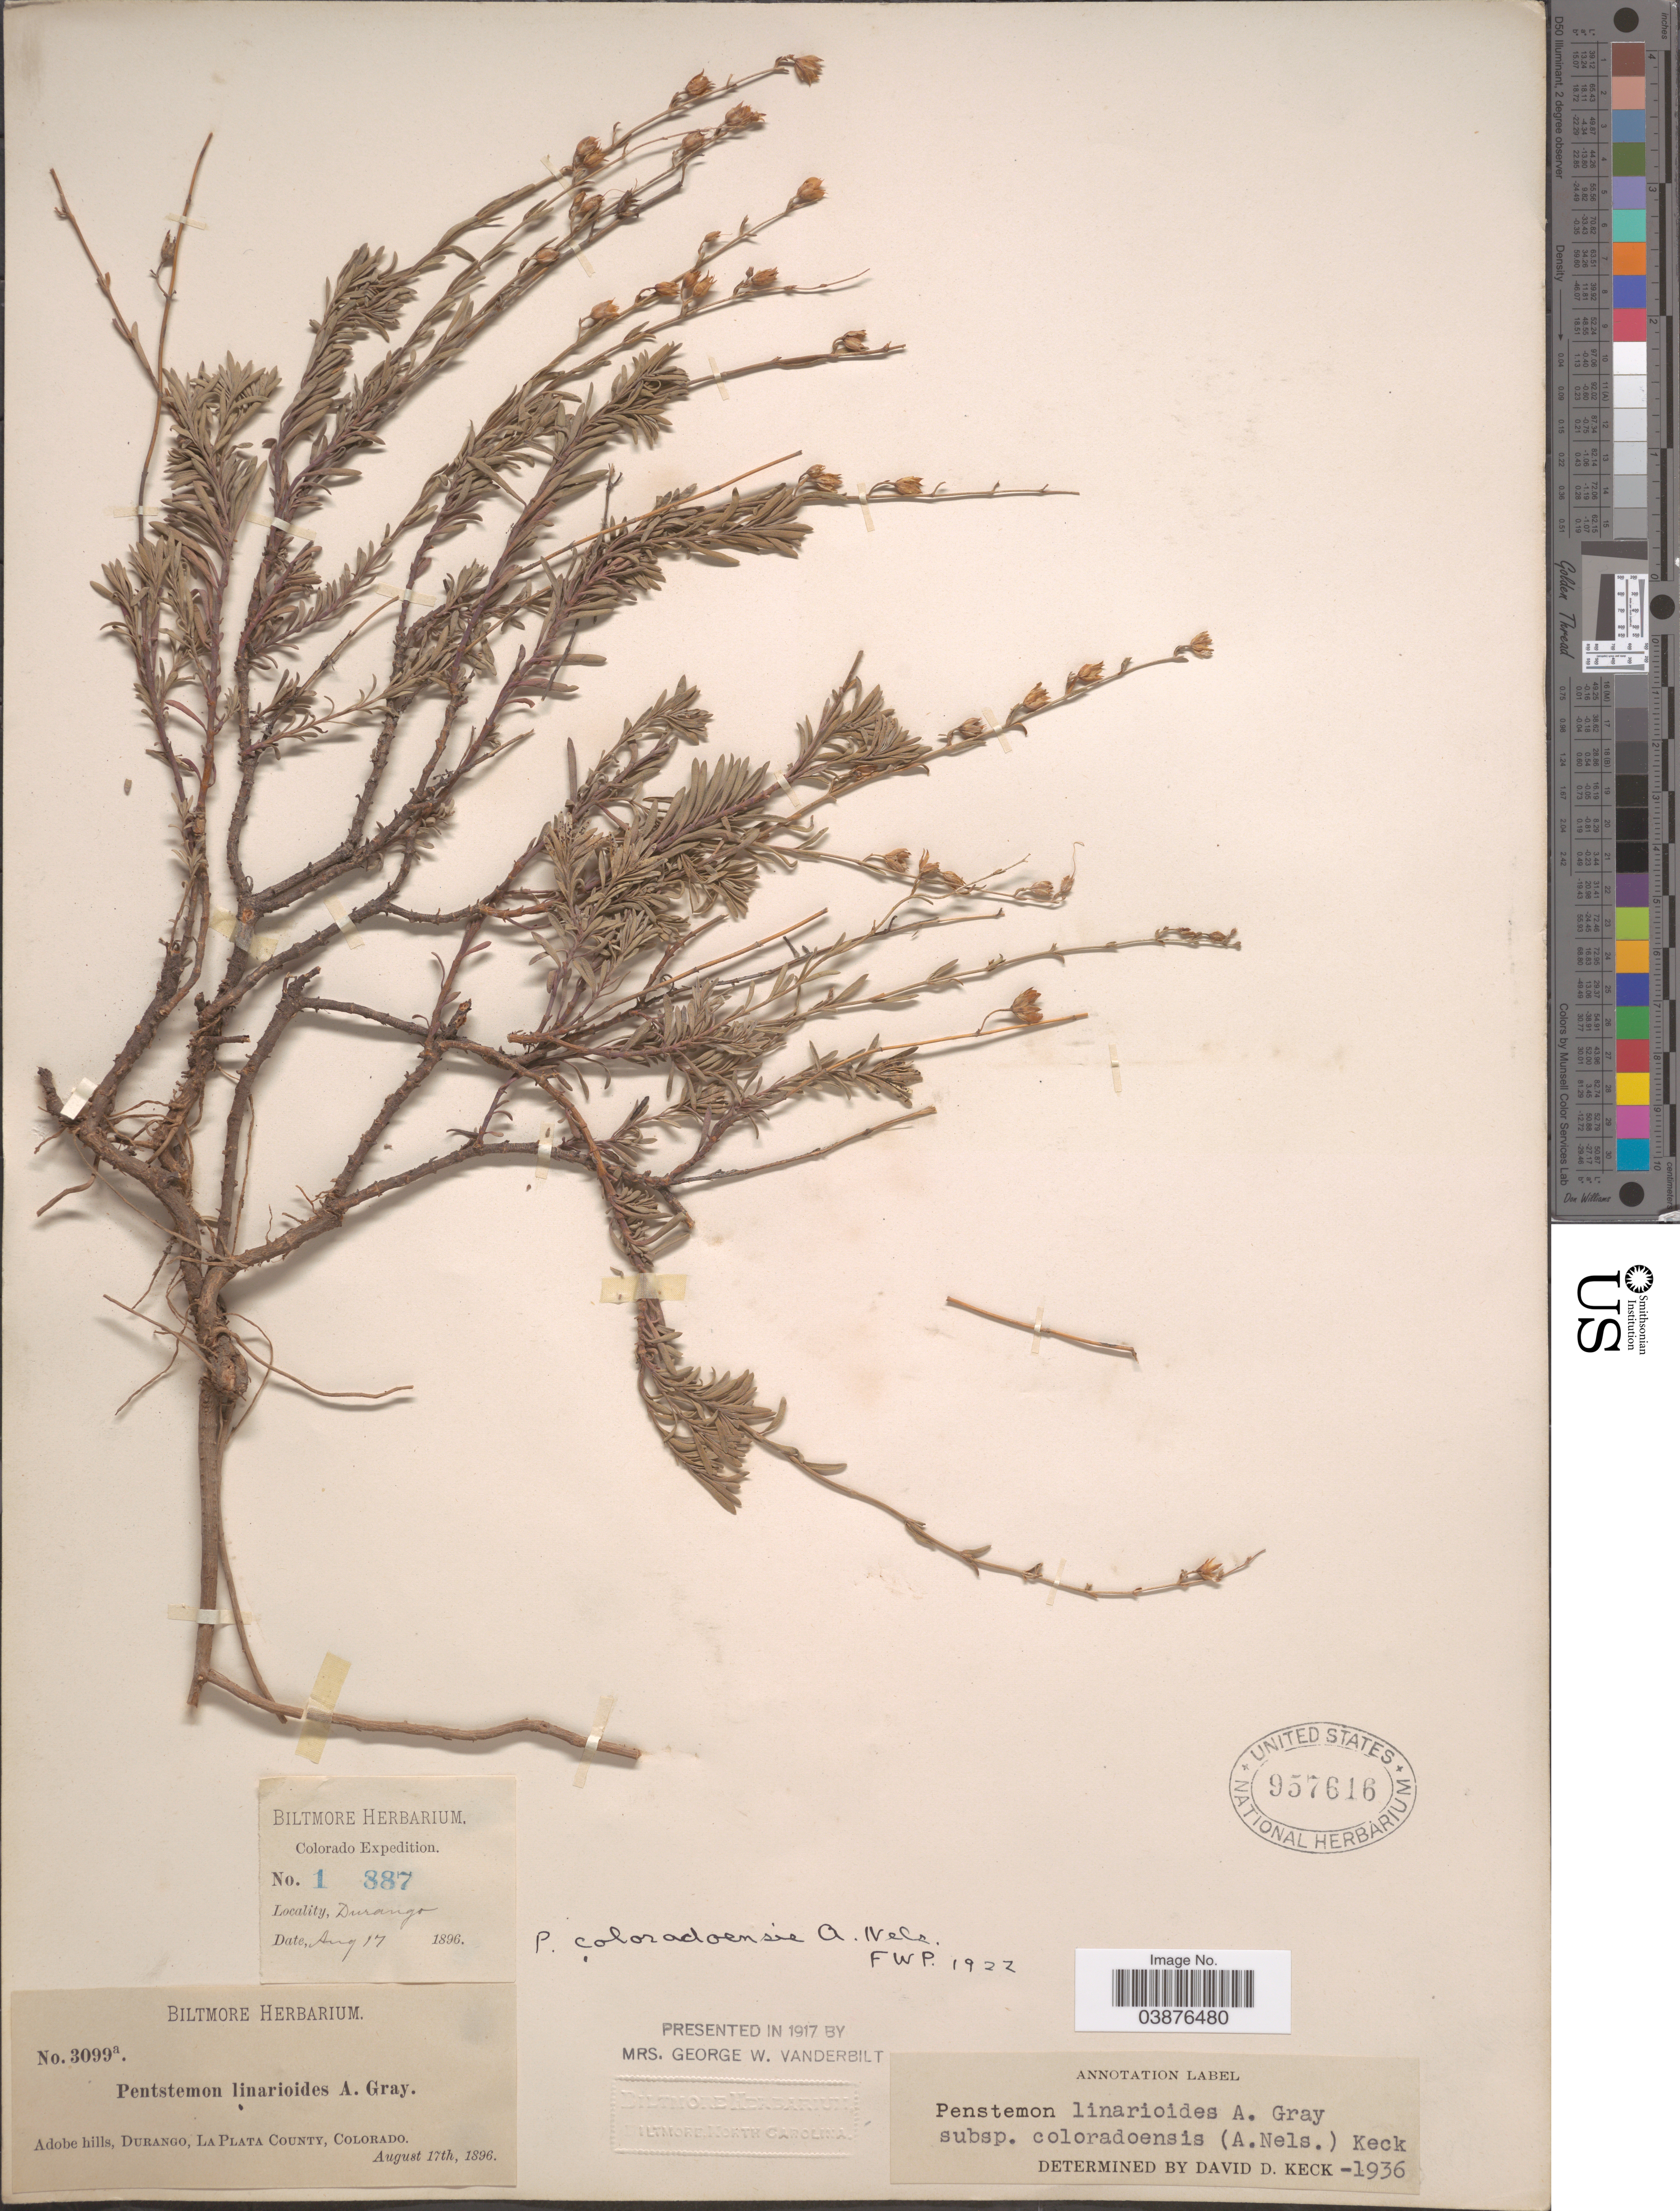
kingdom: Plantae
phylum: Tracheophyta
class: Magnoliopsida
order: Lamiales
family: Plantaginaceae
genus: Penstemon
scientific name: Penstemon linarioides subsp. coloradoensis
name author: (A. Nelson) D.D. Keck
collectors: ex herb. Biltmore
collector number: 3099a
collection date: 1896-08-17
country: United States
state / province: Colorado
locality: Adobe hills, Durango, La Plata County.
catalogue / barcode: US 957616